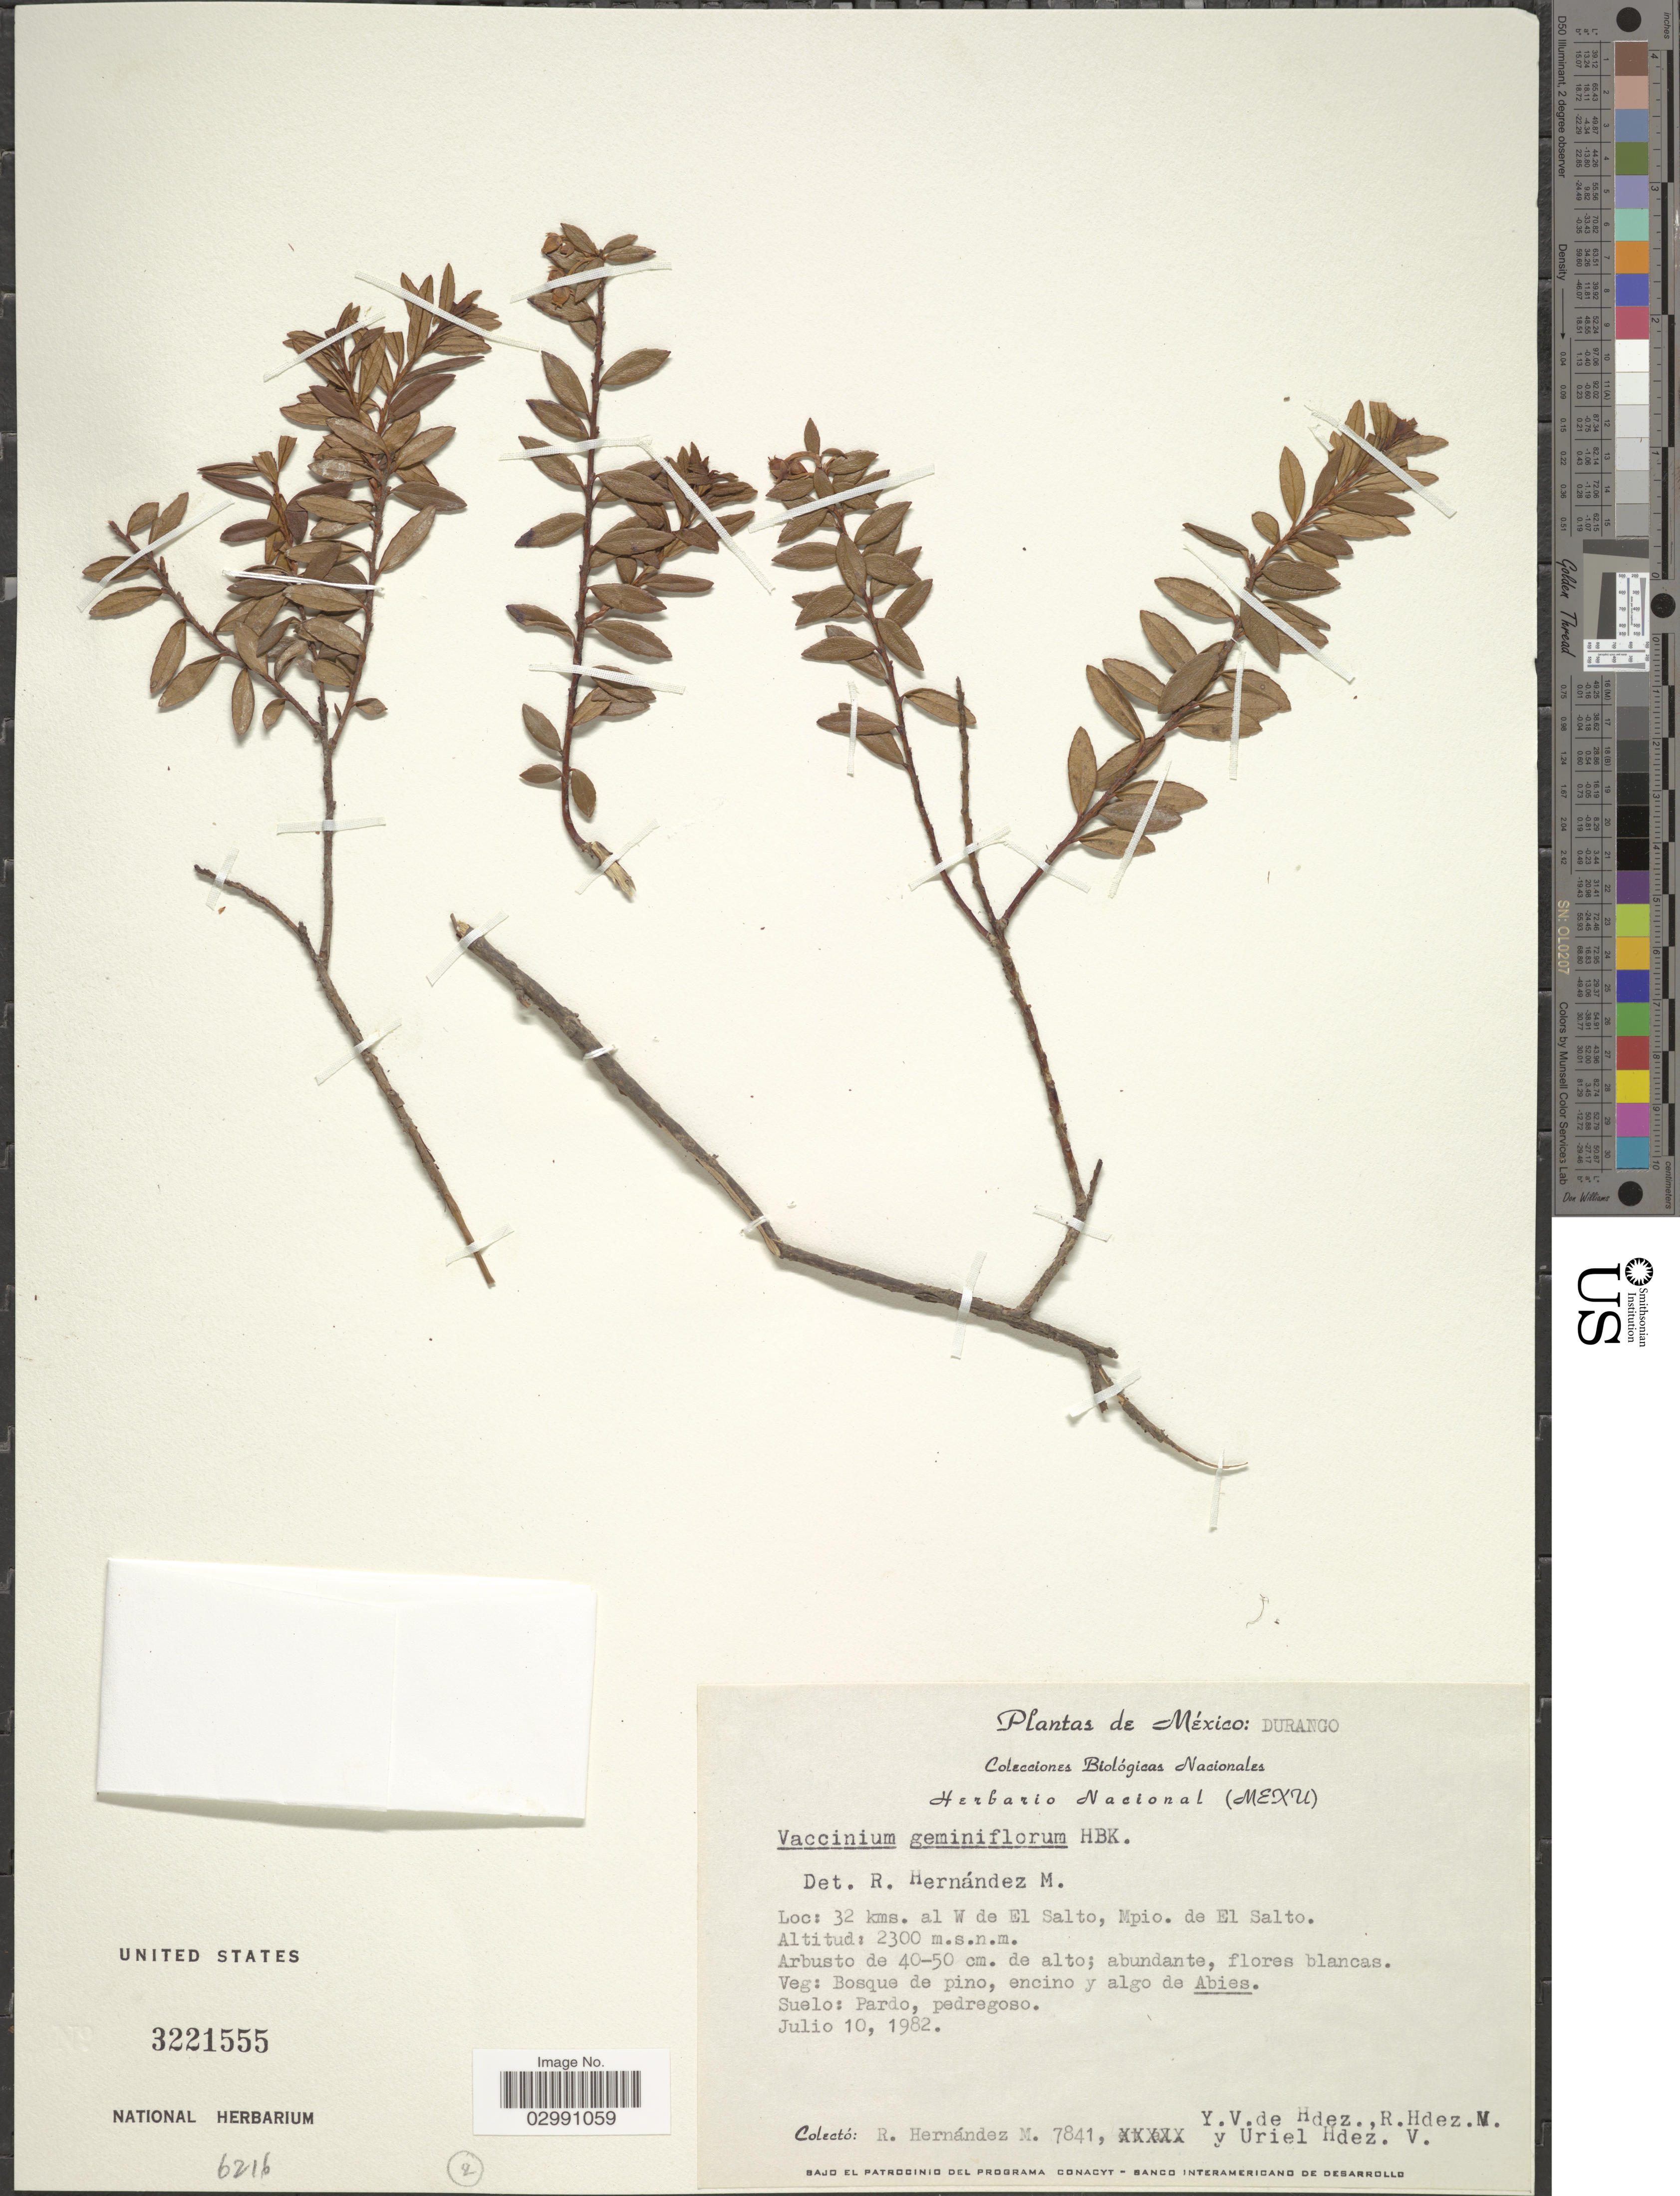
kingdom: Plantae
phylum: Tracheophyta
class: Magnoliopsida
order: Ericales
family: Ericaceae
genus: Vaccinium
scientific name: Vaccinium geminiflorum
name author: Kunth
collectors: R. Hernández M., Y. V. De Hdez, R. Hdez & U. Hdez.-V.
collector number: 7841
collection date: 1982-07-10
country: Mexico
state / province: Durango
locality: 32 kms. al W de El Salto, Mpio. de El Salto.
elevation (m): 2300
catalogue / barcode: US 3221555